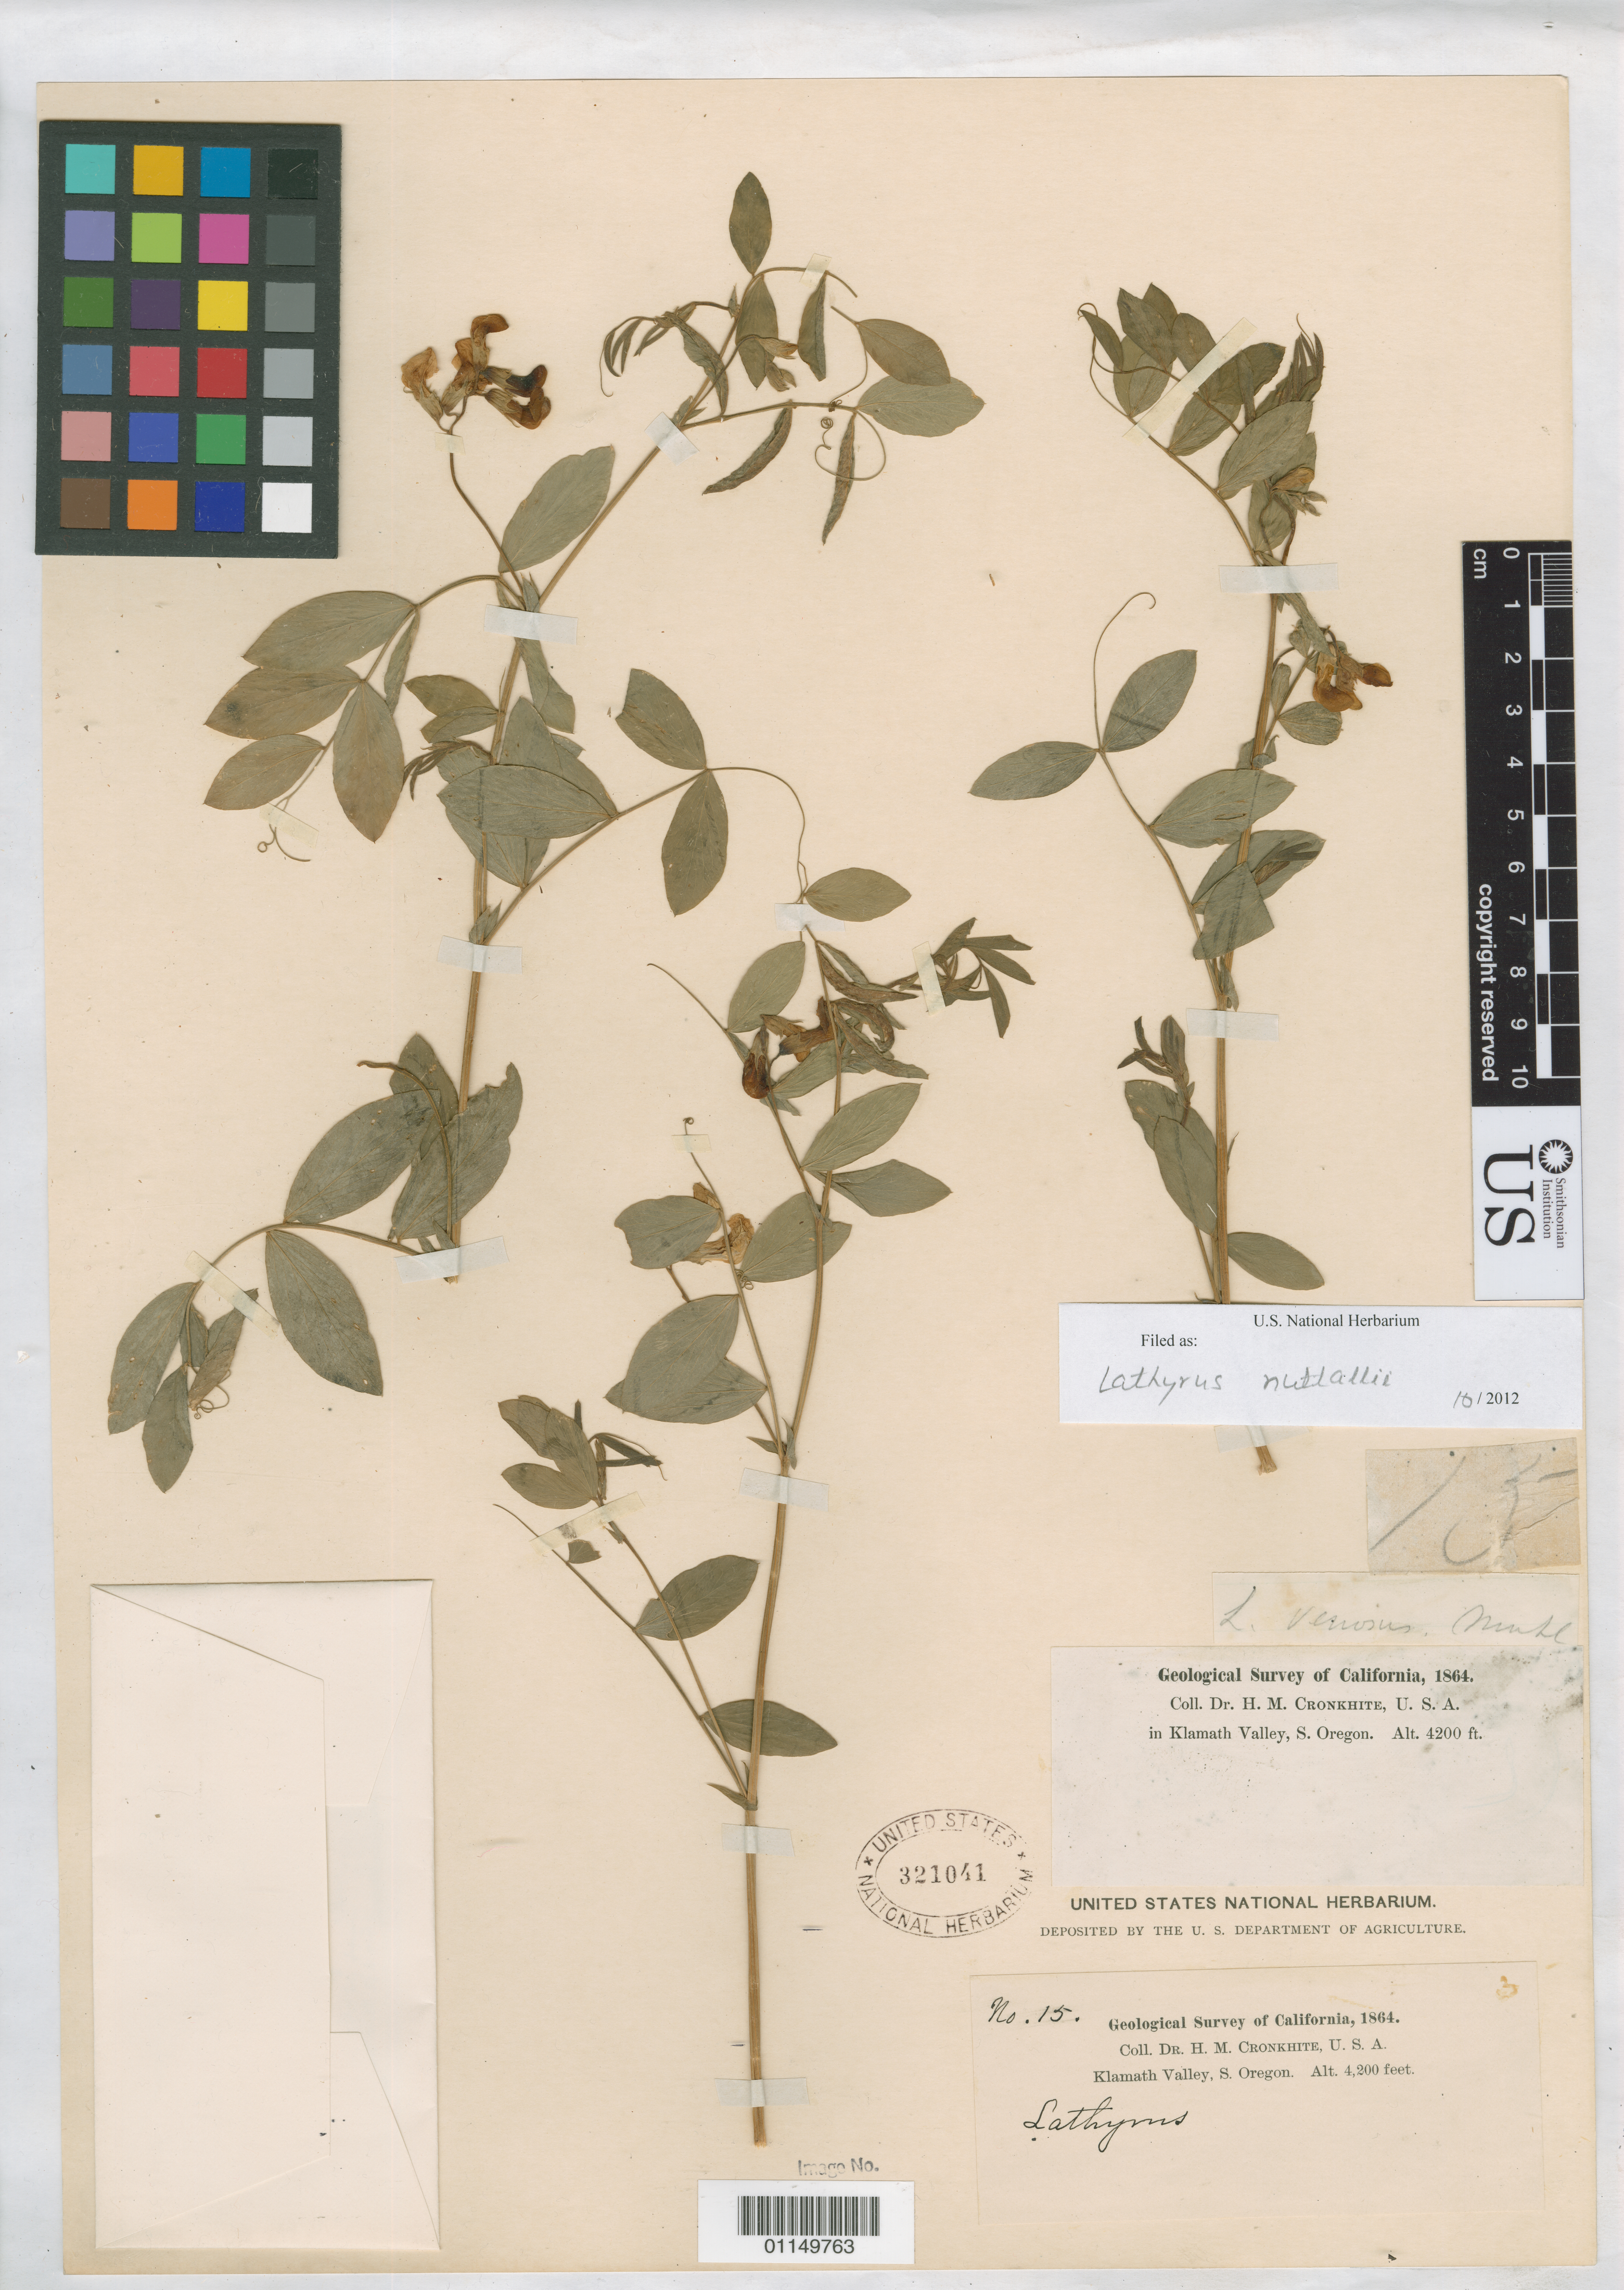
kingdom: Plantae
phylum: Tracheophyta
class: Magnoliopsida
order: Fabales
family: Fabaceae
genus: Lathyrus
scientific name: Lathyrus nuttallii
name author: S. Watson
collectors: H. M. Cronkhite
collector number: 15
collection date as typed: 1864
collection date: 1864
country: United States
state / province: Oregon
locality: Klamath Valley, S. Oregon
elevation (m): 1280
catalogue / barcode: US 321041